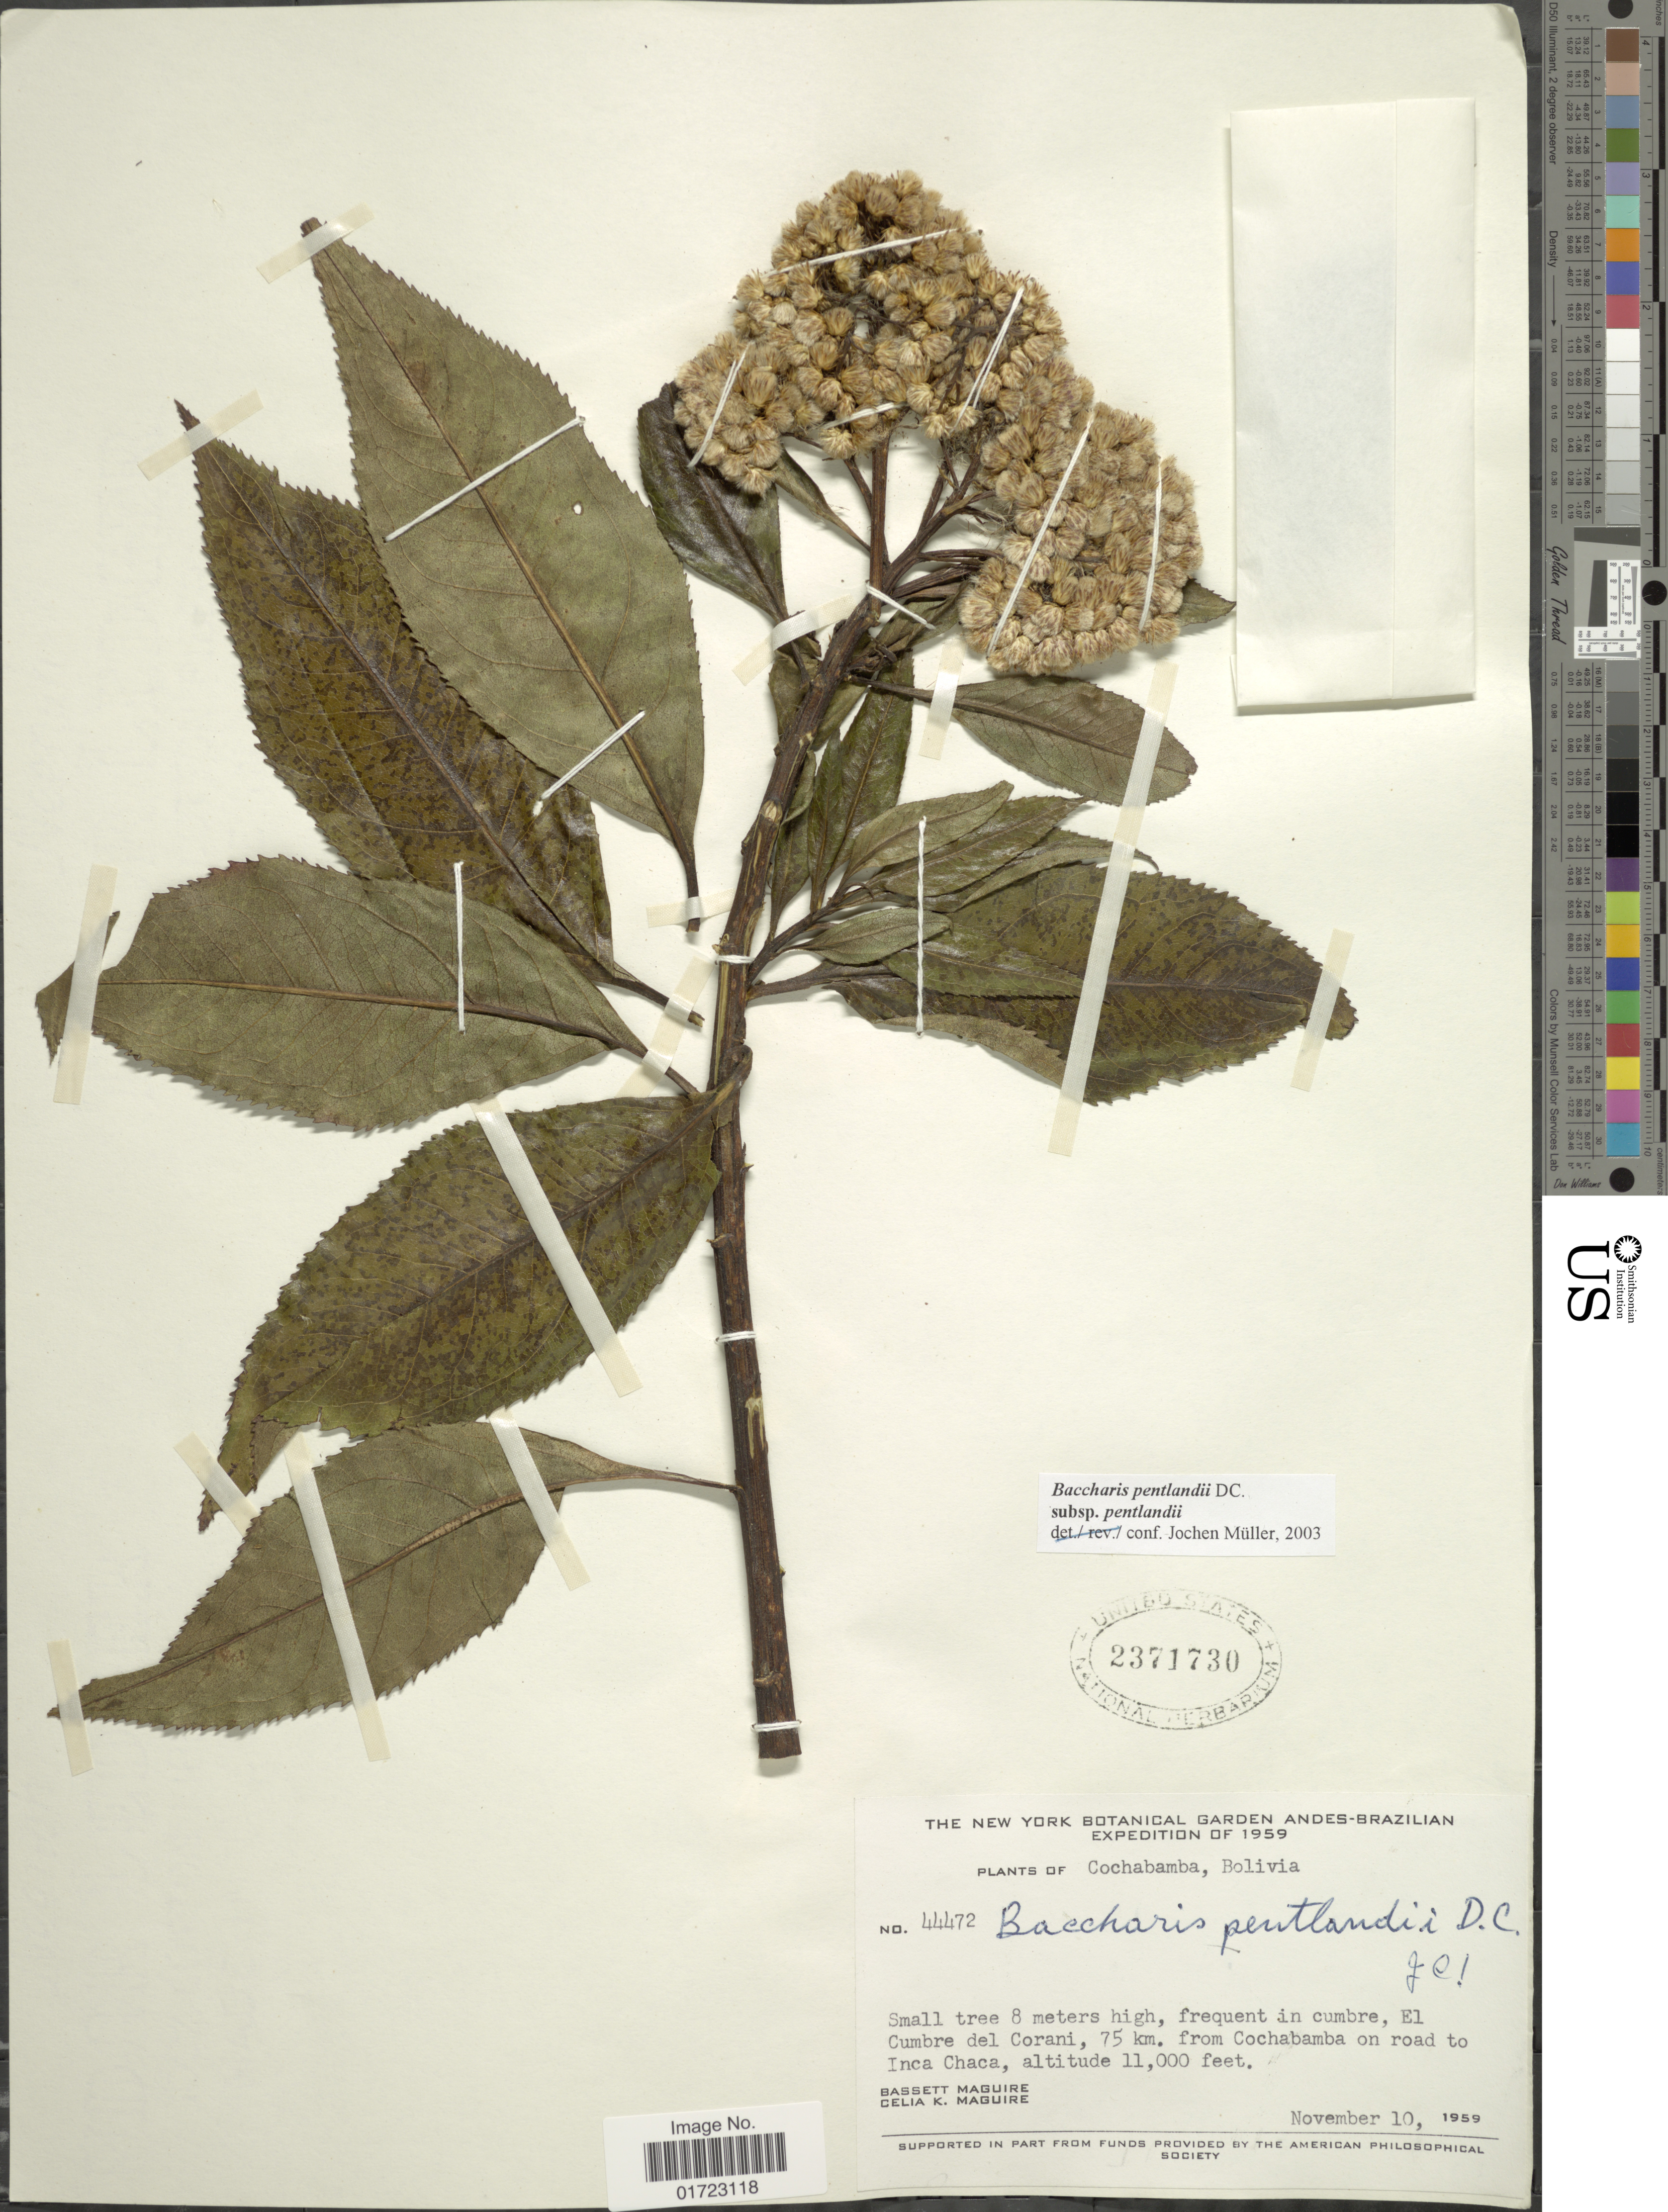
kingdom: Plantae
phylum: Tracheophyta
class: Magnoliopsida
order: Asterales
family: Asteraceae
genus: Baccharis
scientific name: Baccharis pentlandii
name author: DC.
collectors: B. Maguire & C. K. Maguire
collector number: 44472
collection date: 1959-11-10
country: Bolivia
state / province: Cochabamba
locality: El Cumbre del Corani, 75 km. from Cochabamba on road ti Inca Chaca.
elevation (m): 3353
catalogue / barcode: US 2371730